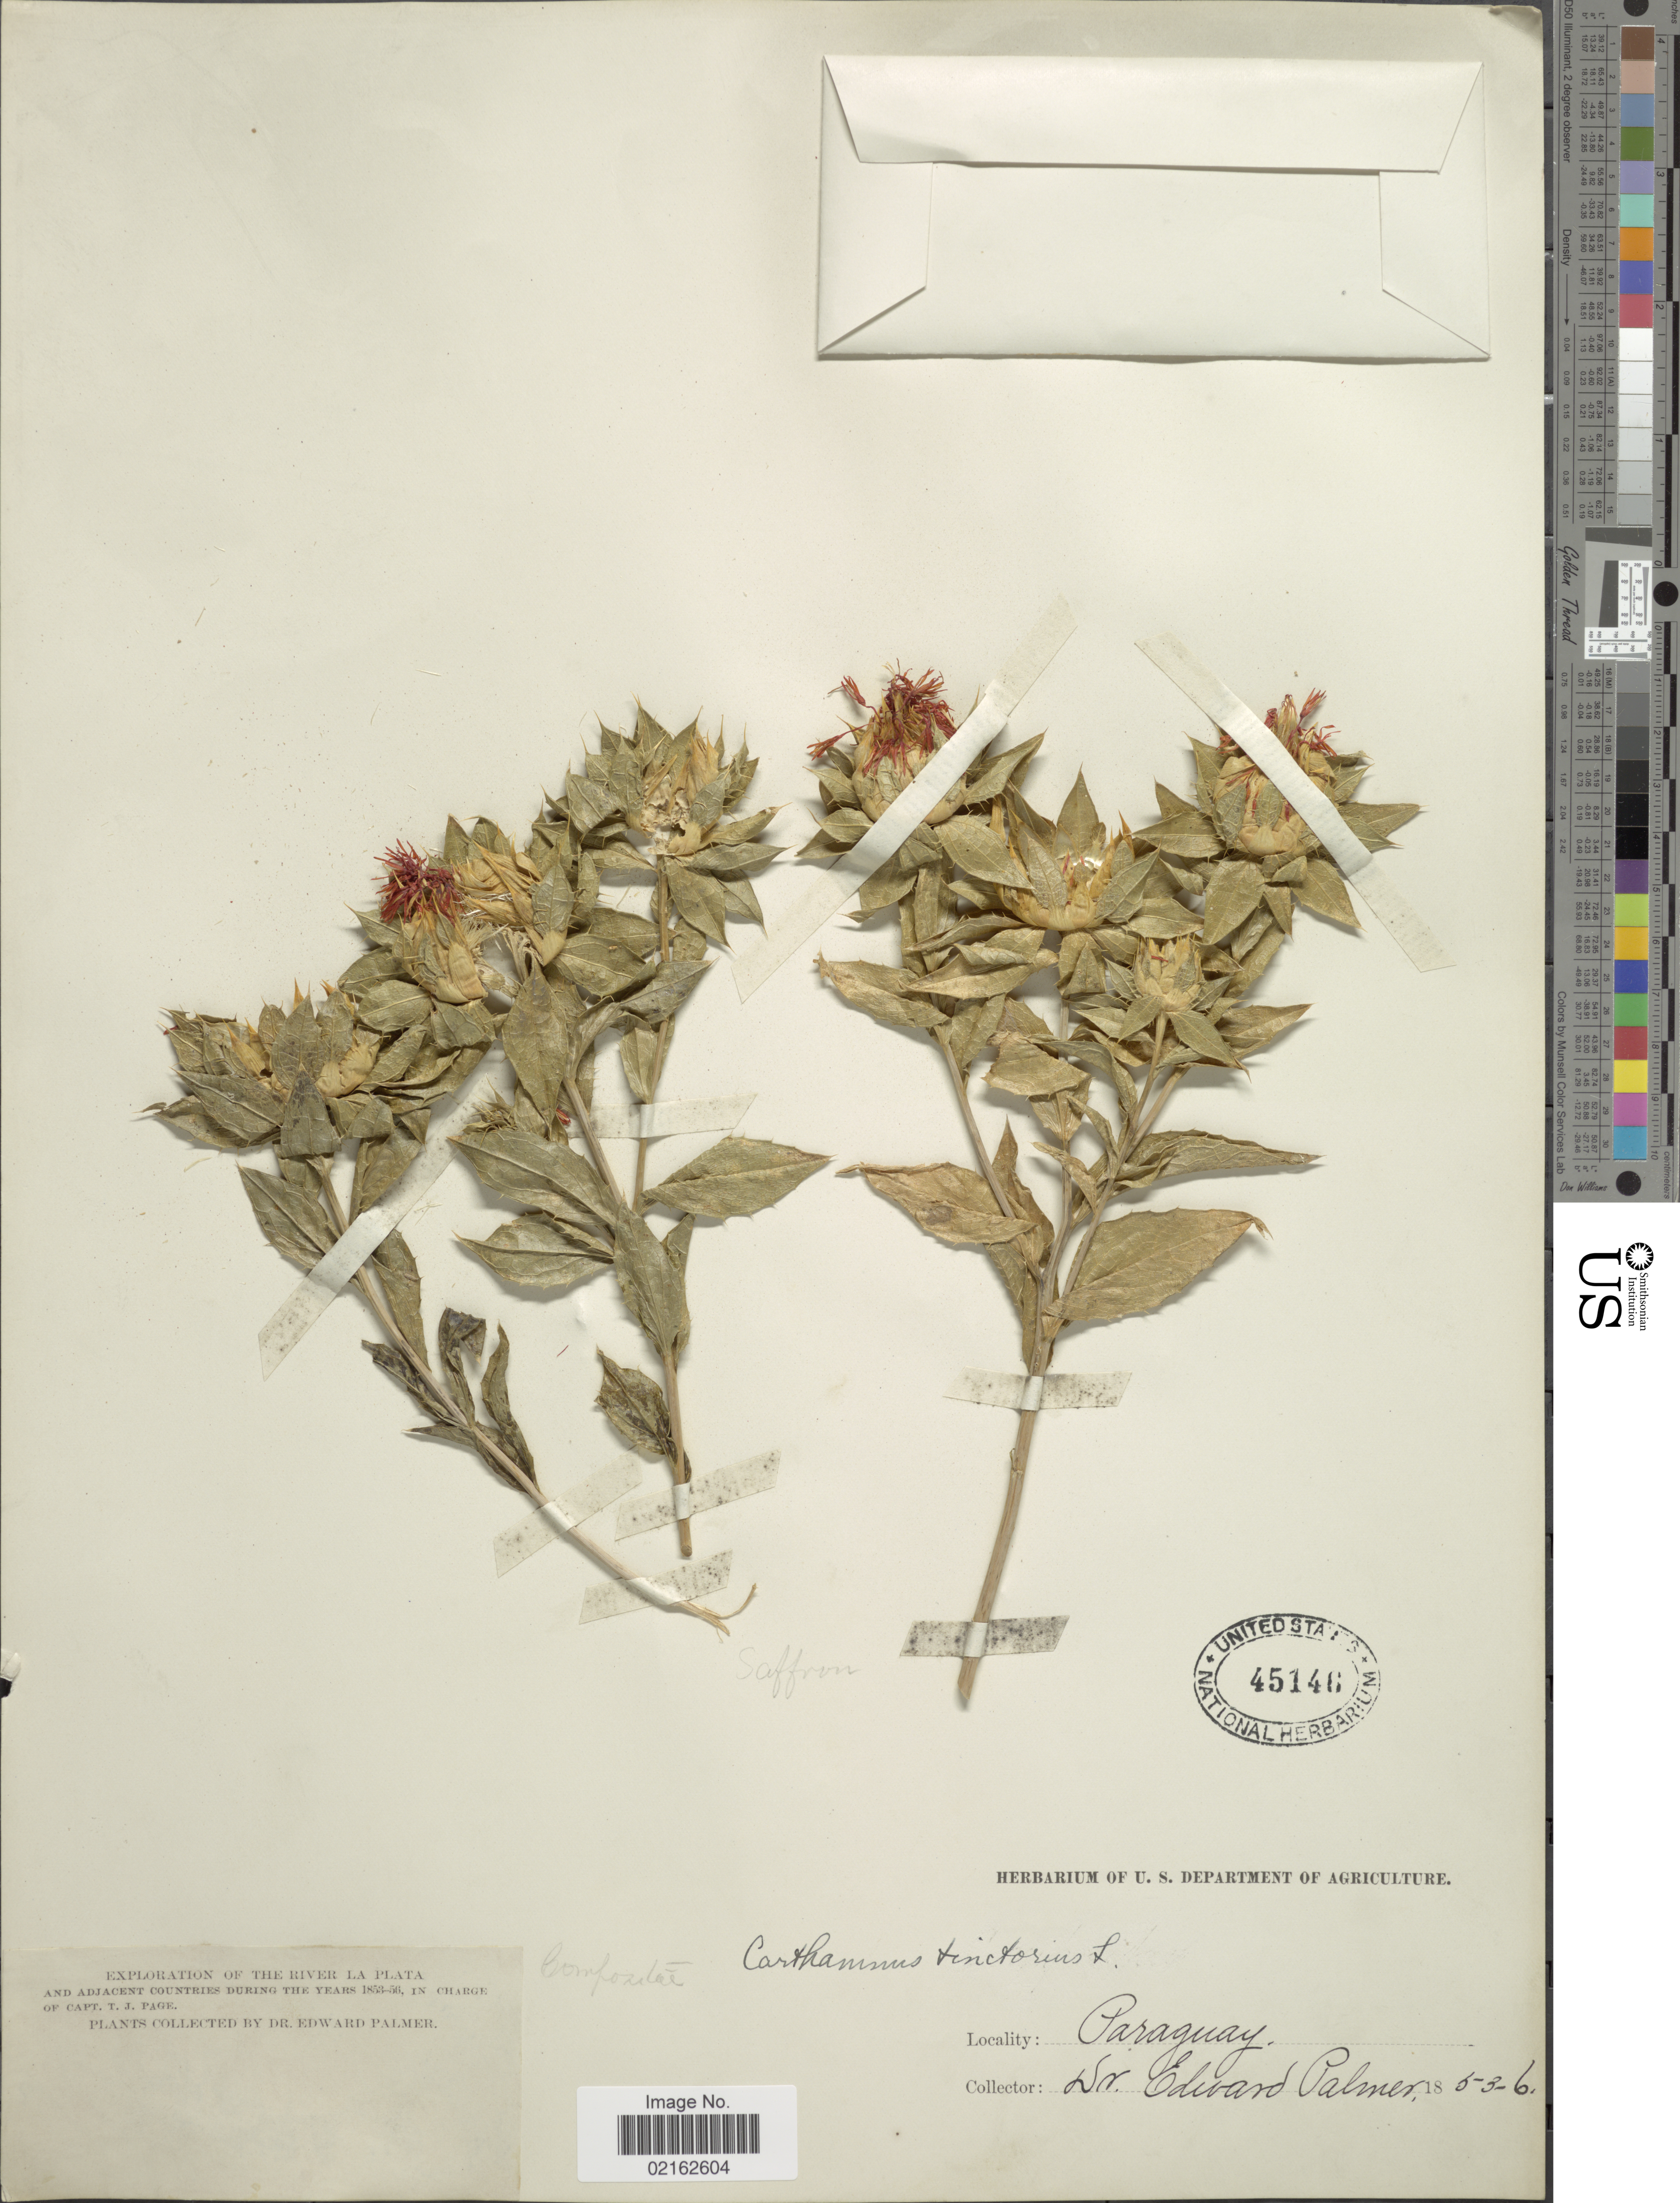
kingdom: Plantae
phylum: Tracheophyta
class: Magnoliopsida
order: Asterales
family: Asteraceae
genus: Carthamus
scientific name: Carthamus tinctorius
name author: L.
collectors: E. Palmer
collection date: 1853-06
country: Paraguay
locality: River La Plata and adjacent countries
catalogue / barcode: US 45146